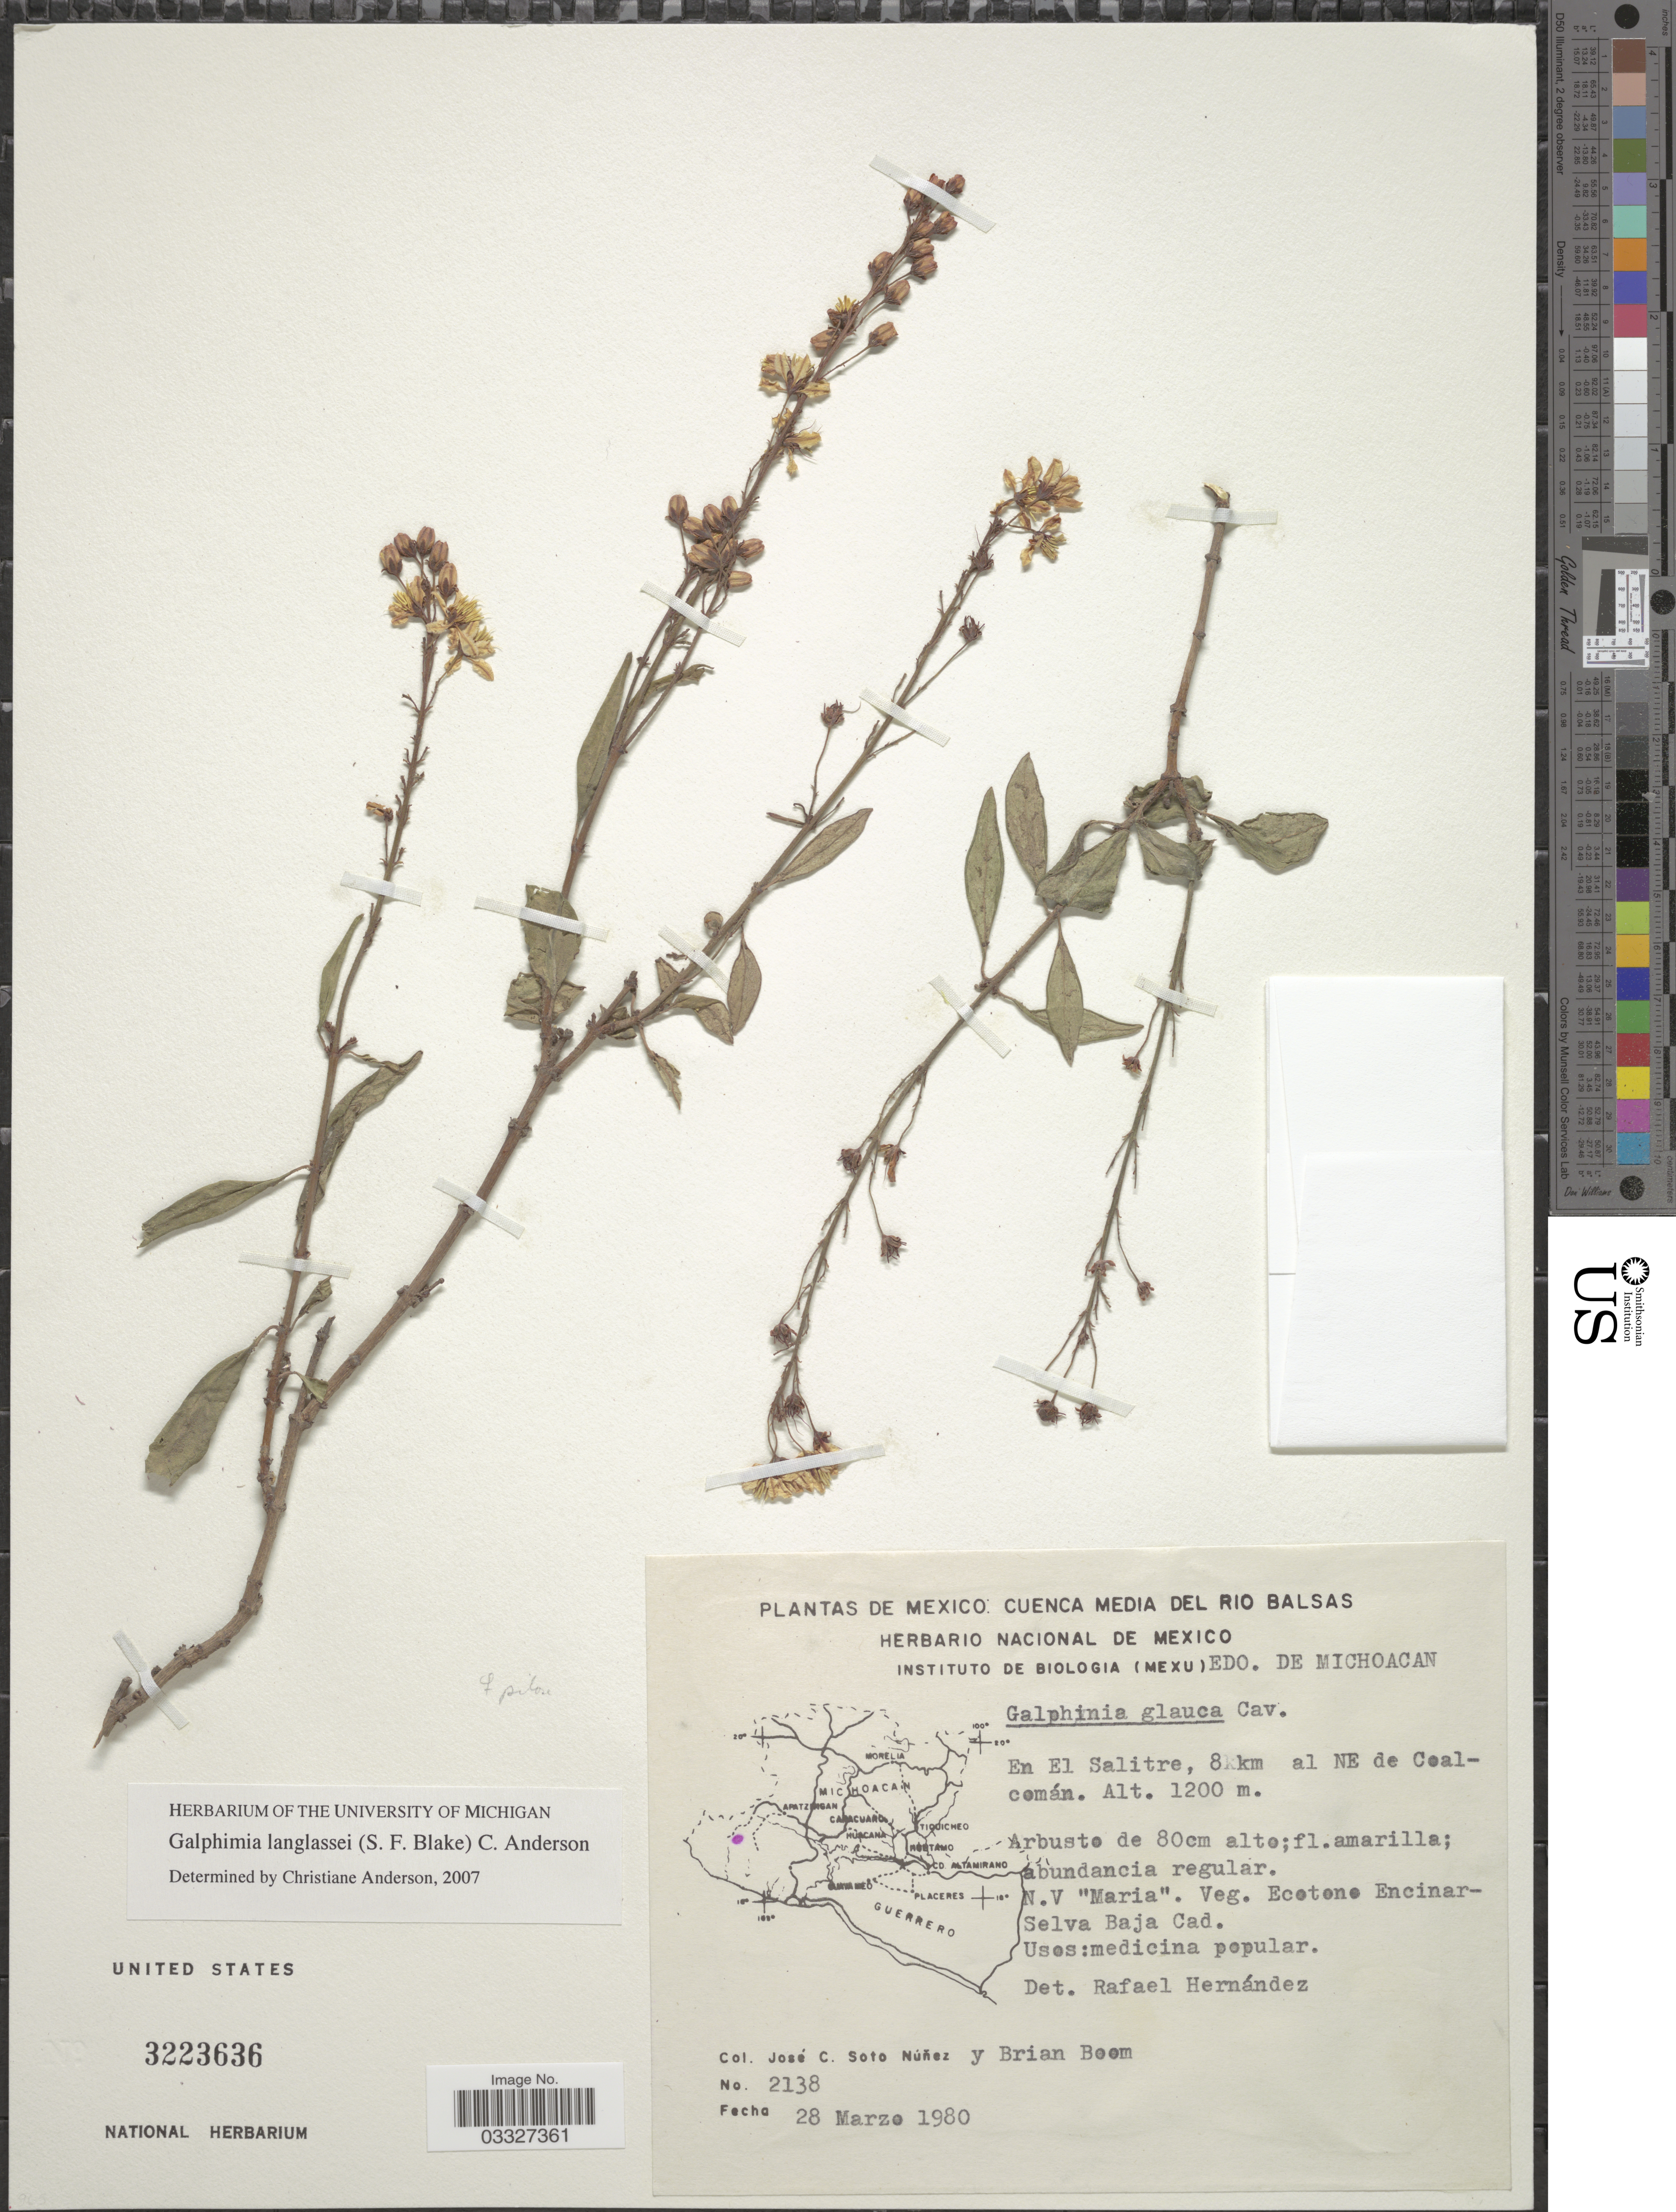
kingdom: Plantae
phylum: Tracheophyta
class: Magnoliopsida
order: Malpighiales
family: Malpighiaceae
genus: Galphimia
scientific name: Galphimia langlassei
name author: (S.F. Blake) C.E. Anderson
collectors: J. Soto & B. M. Boom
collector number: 2138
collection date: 1980-03-28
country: Mexico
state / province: Michoacán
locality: Cuenca Medio del Rio Balsas. En El Salitre, 8 km al NE de Coalcomán.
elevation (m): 1200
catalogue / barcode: US 3223636